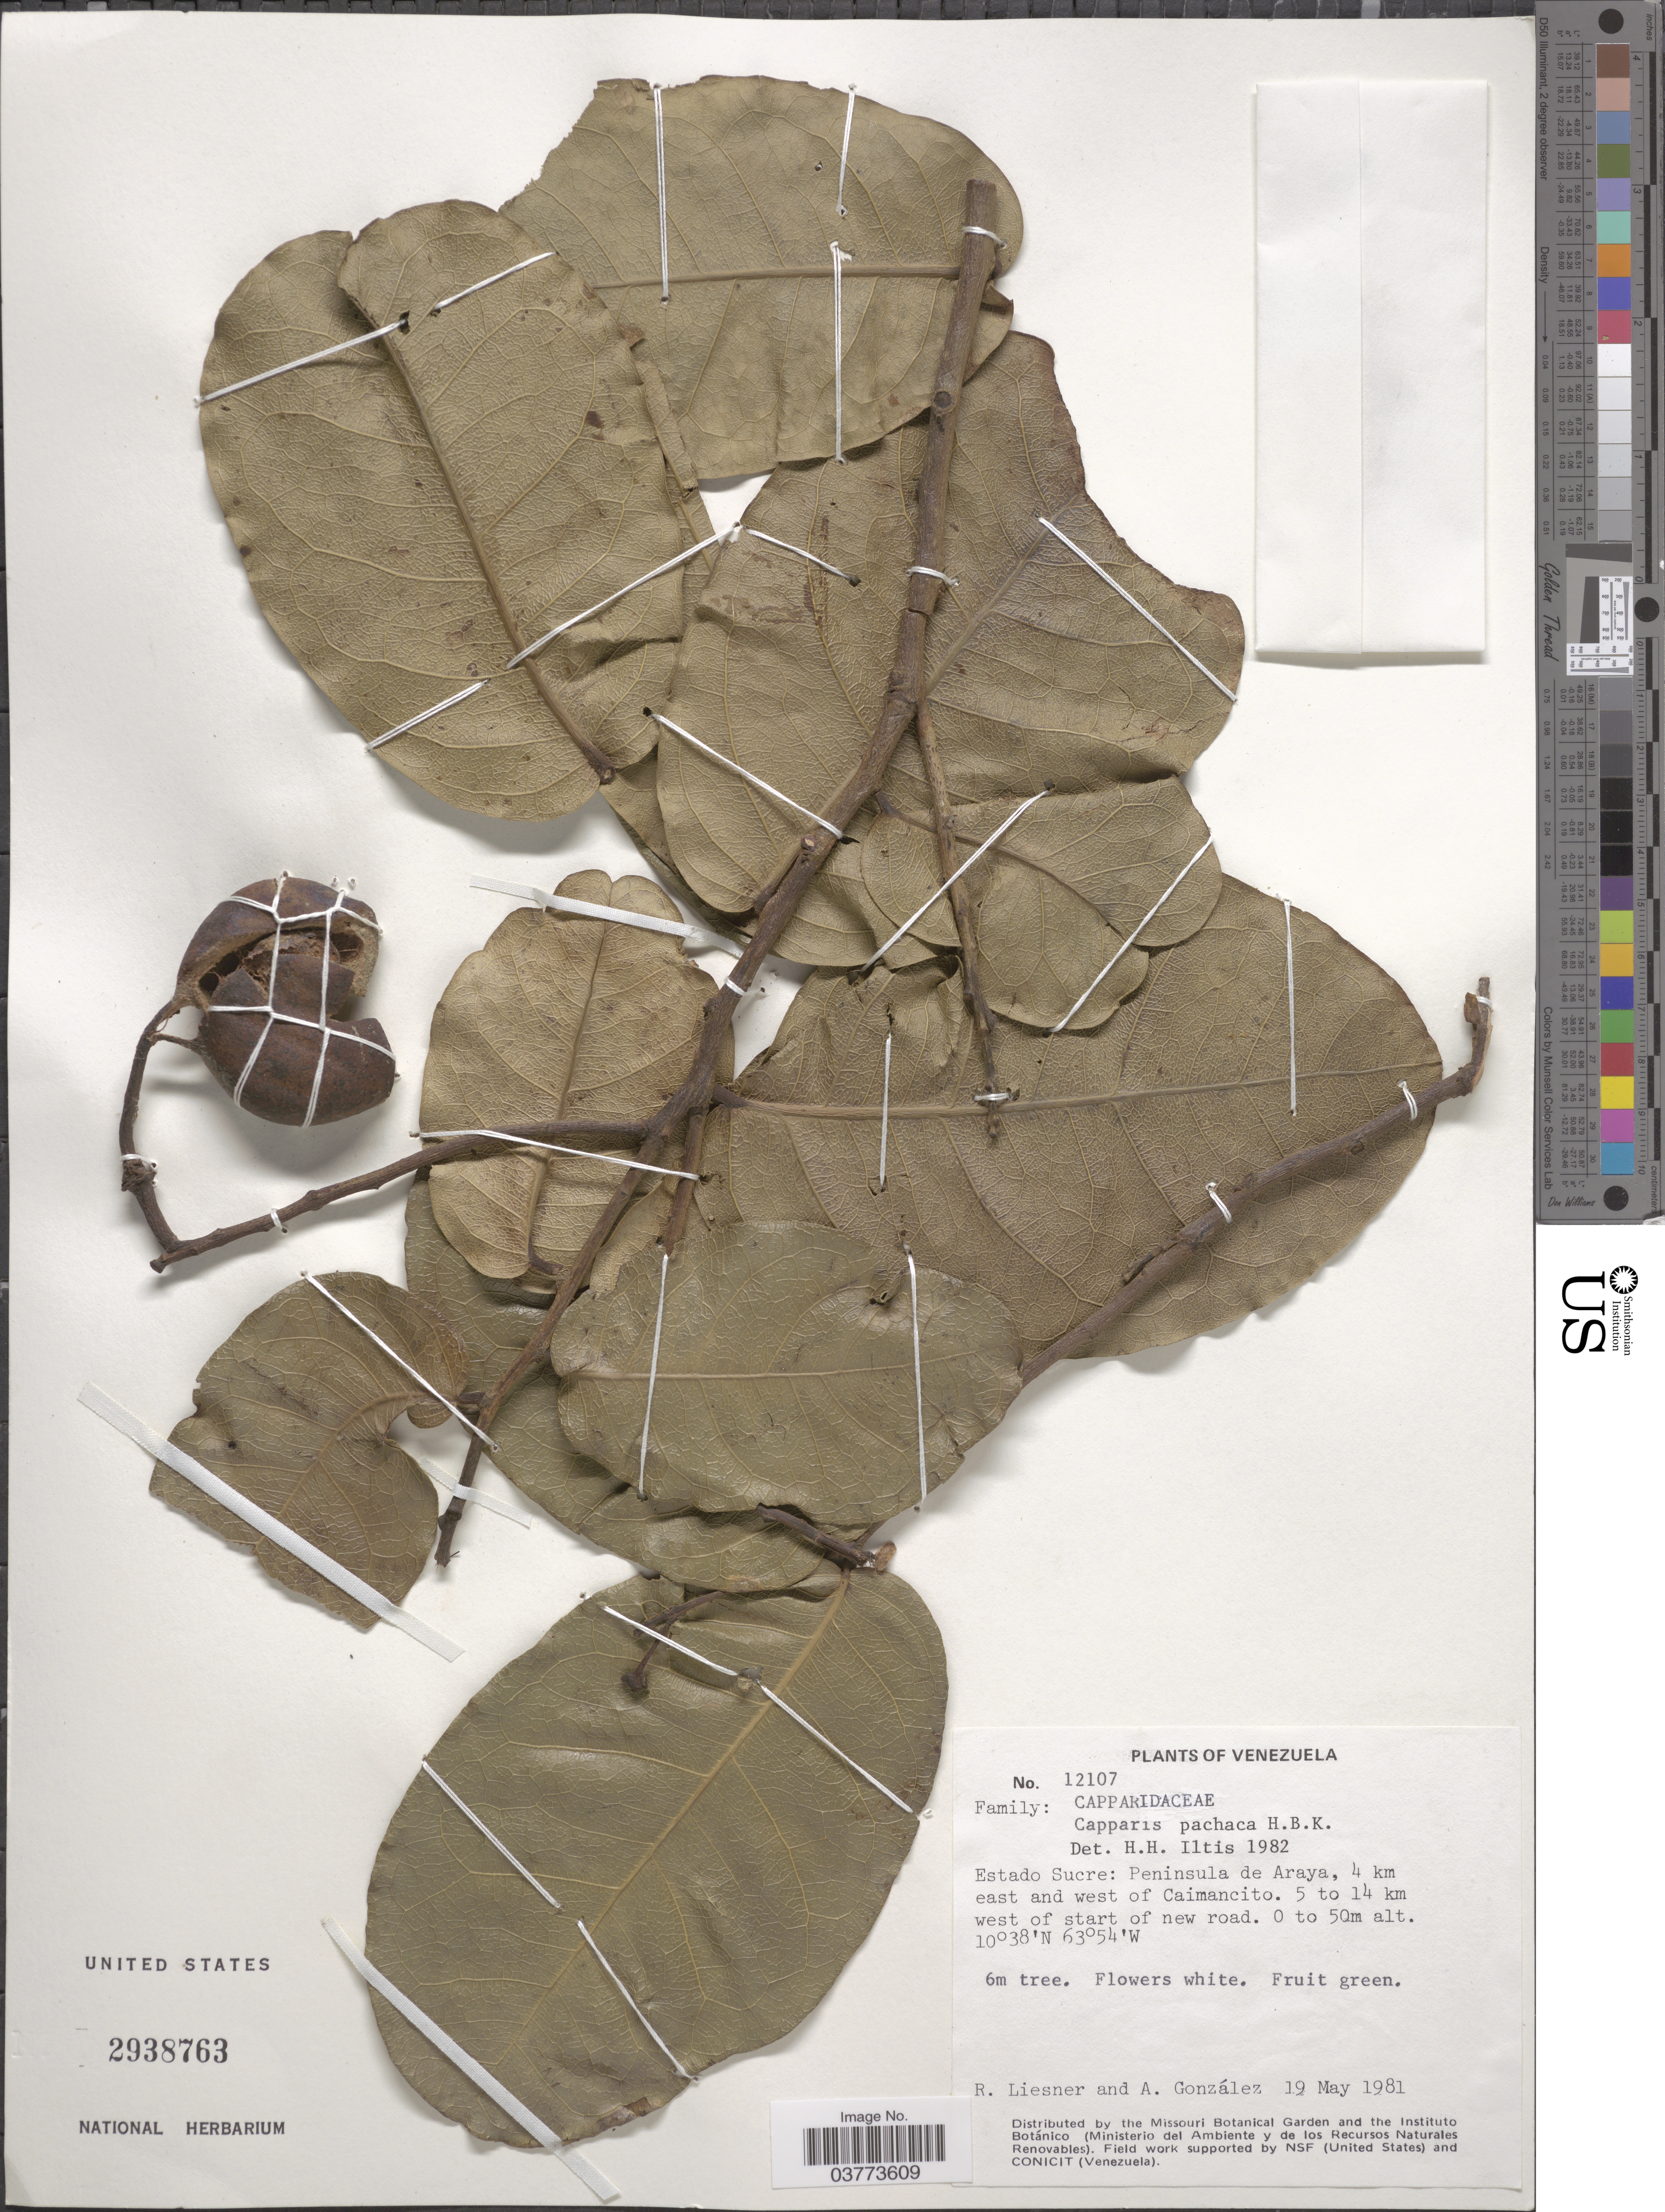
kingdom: Plantae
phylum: Tracheophyta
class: Magnoliopsida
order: Brassicales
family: Capparaceae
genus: Neocapparis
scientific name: Neocapparis pachaca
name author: (Kunth) Cornejo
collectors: R. L. Liesner & A. C. González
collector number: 12107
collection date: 1981-05-19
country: Venezuela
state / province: Sucre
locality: Peninsula de Araya, 4 km east and west of Caimancito. 5 to 14 km west of start of new road.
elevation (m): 0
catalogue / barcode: US 2938763